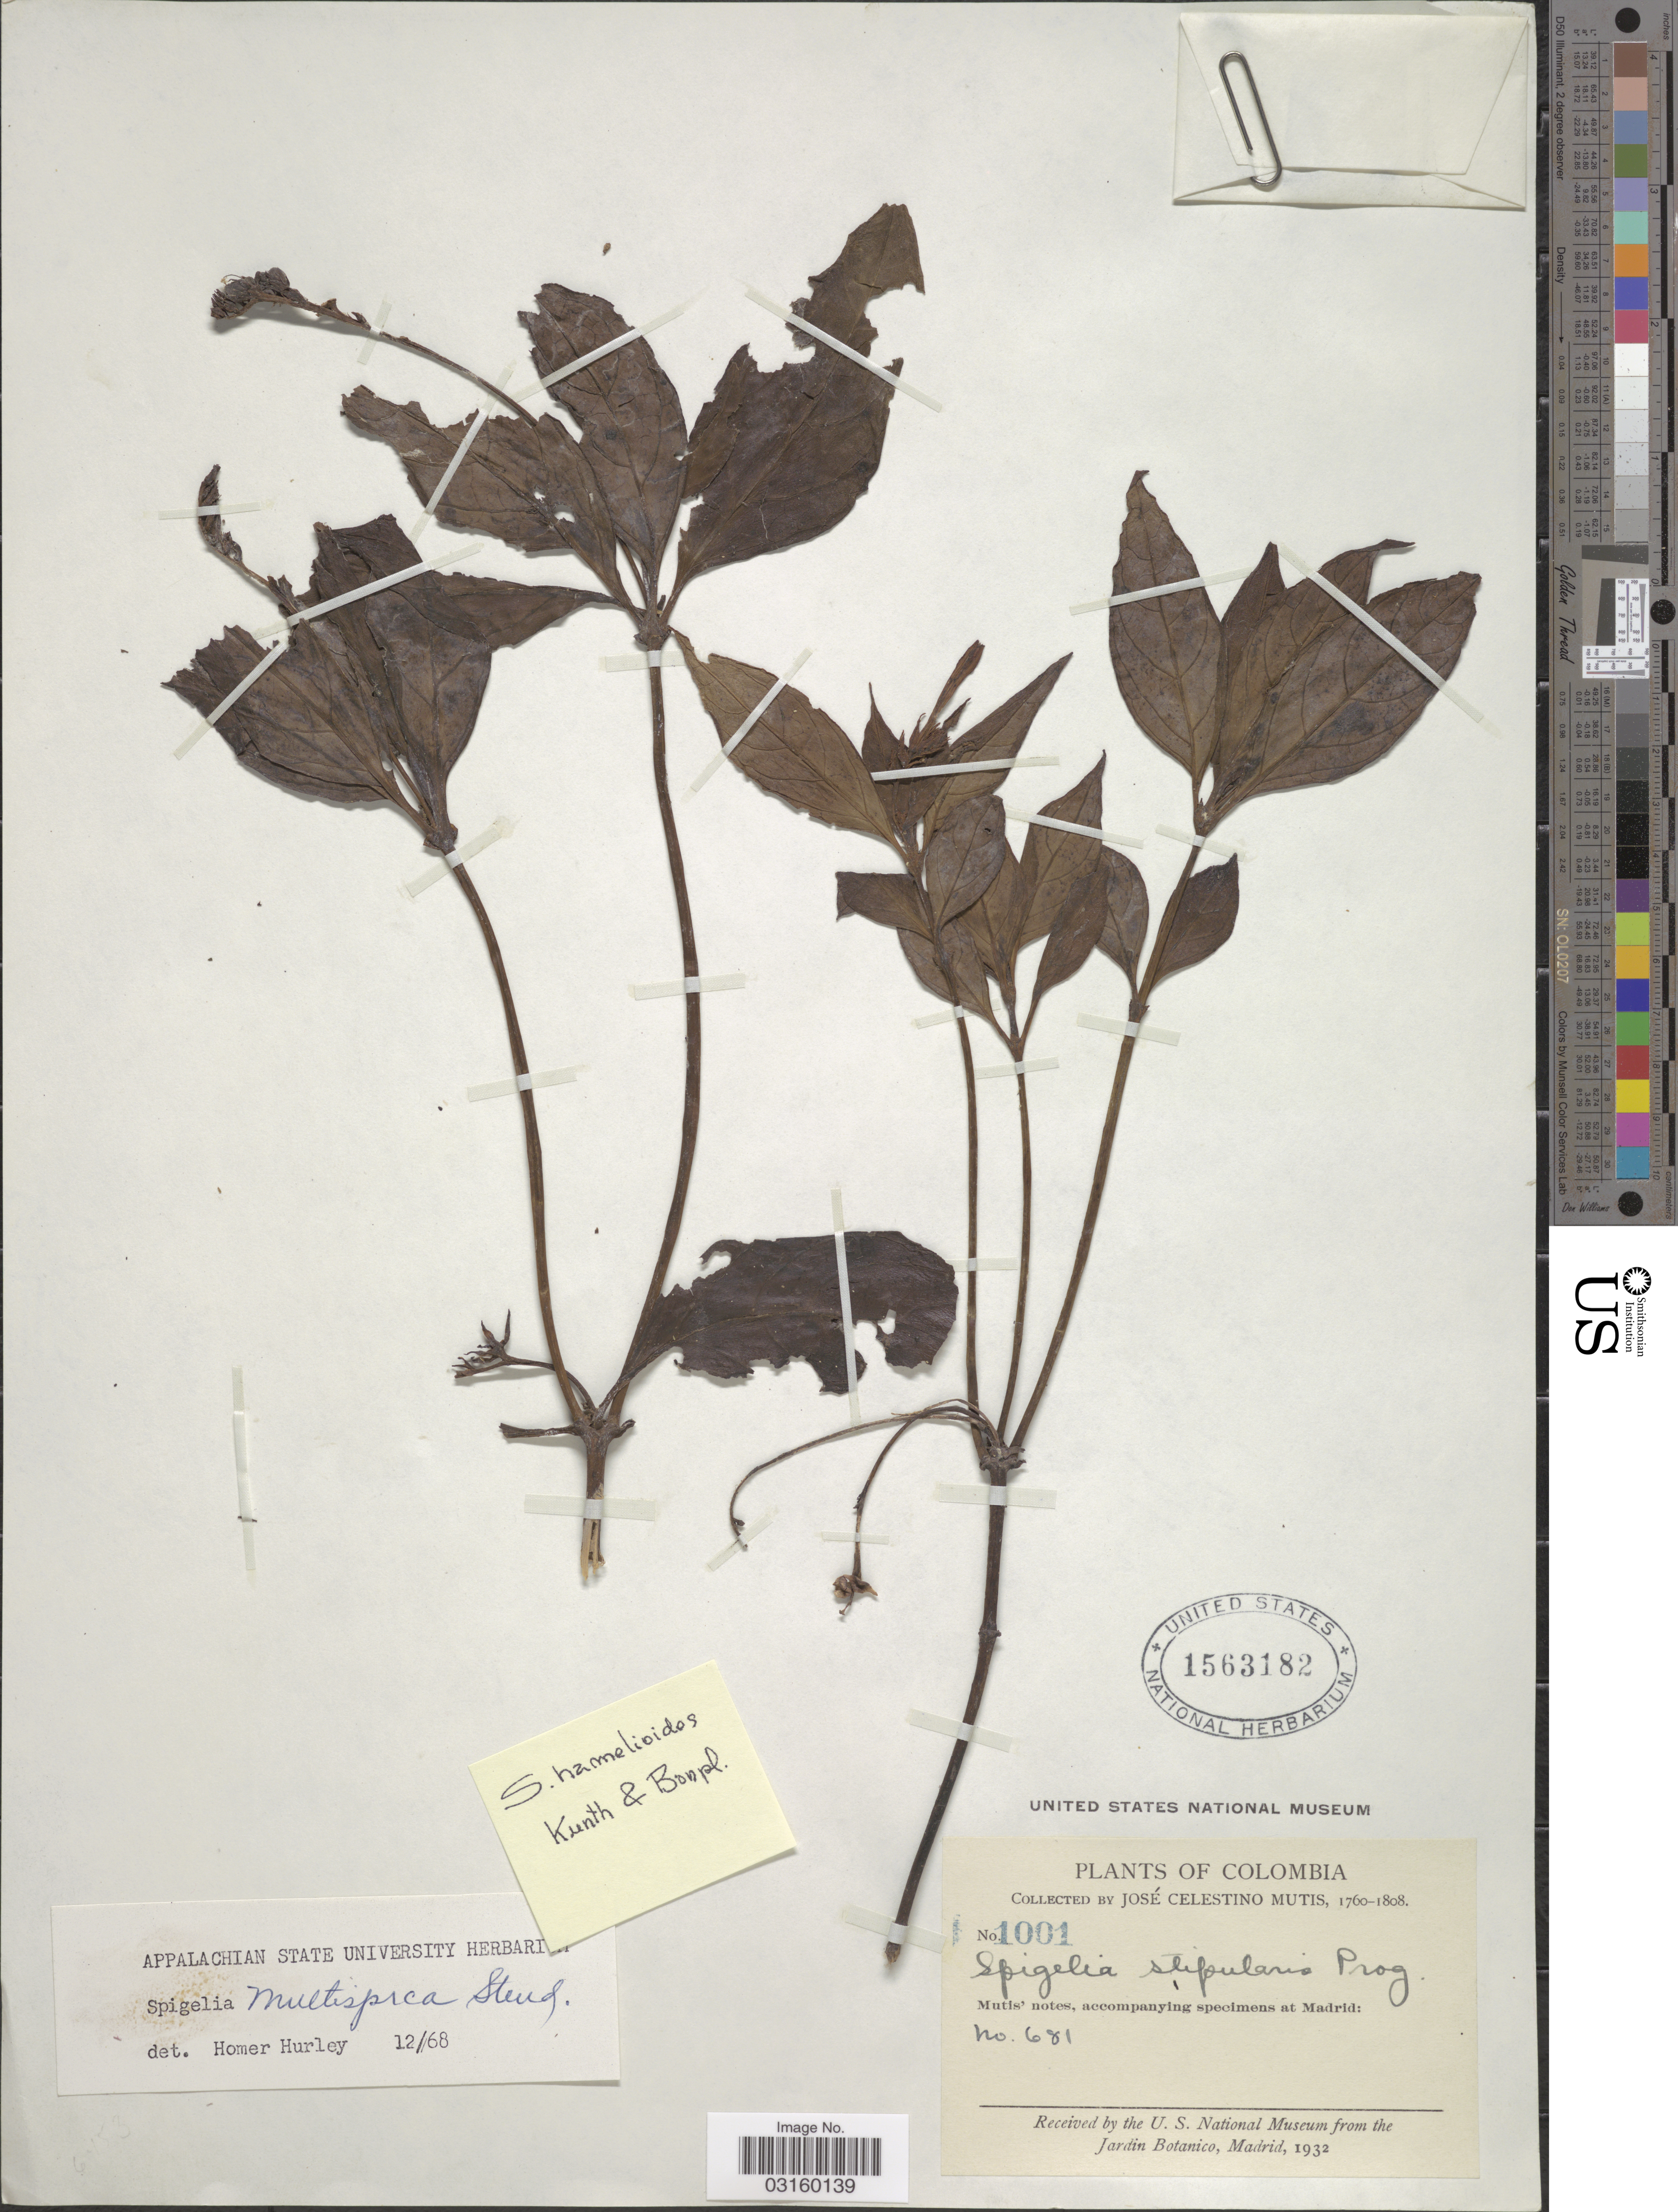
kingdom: Plantae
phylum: Tracheophyta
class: Magnoliopsida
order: Gentianales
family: Loganiaceae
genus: Spigelia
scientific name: Spigelia hamelioides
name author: Kunth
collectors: J. C. B. Mutis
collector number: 1001/681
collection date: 1760/1808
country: Colombia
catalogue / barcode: US 1563182